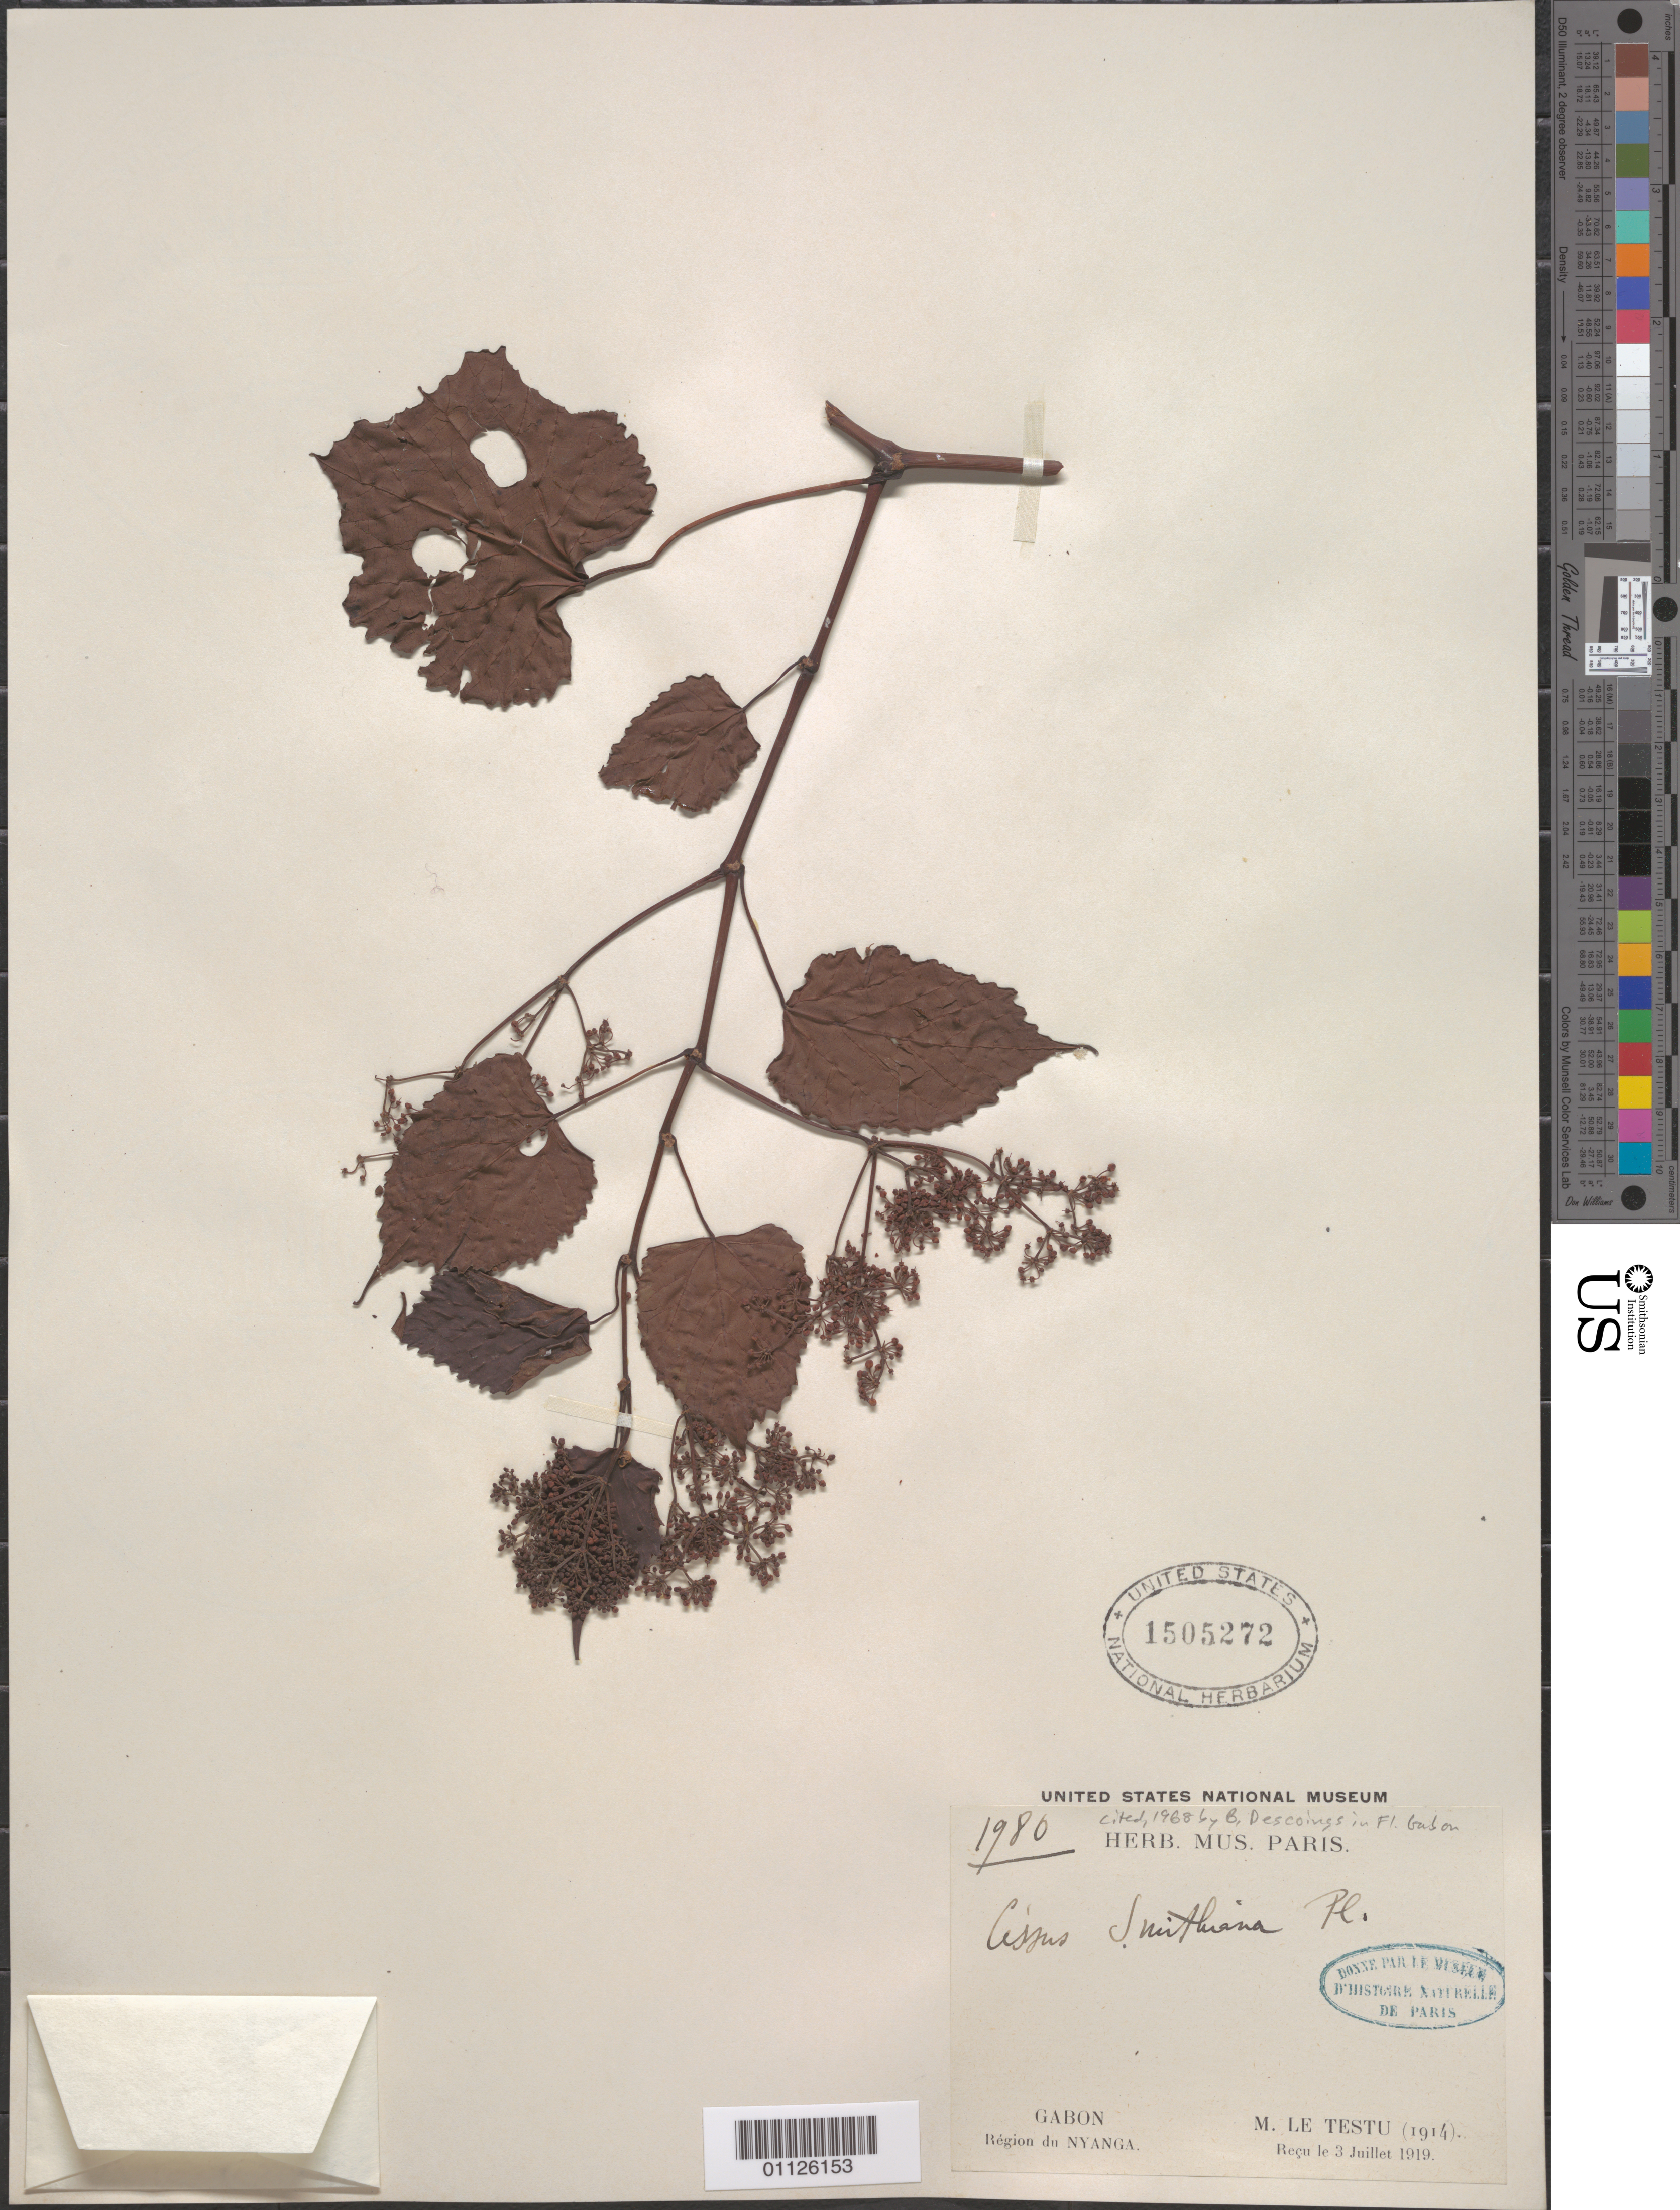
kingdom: Plantae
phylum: Tracheophyta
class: Magnoliopsida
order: Vitales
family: Vitaceae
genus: Cissus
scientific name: Cissus smithiana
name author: (Baker) Planch.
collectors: M. Le Testu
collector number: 1980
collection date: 1919-07-03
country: Gabon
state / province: Nyanga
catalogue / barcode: US 1505272